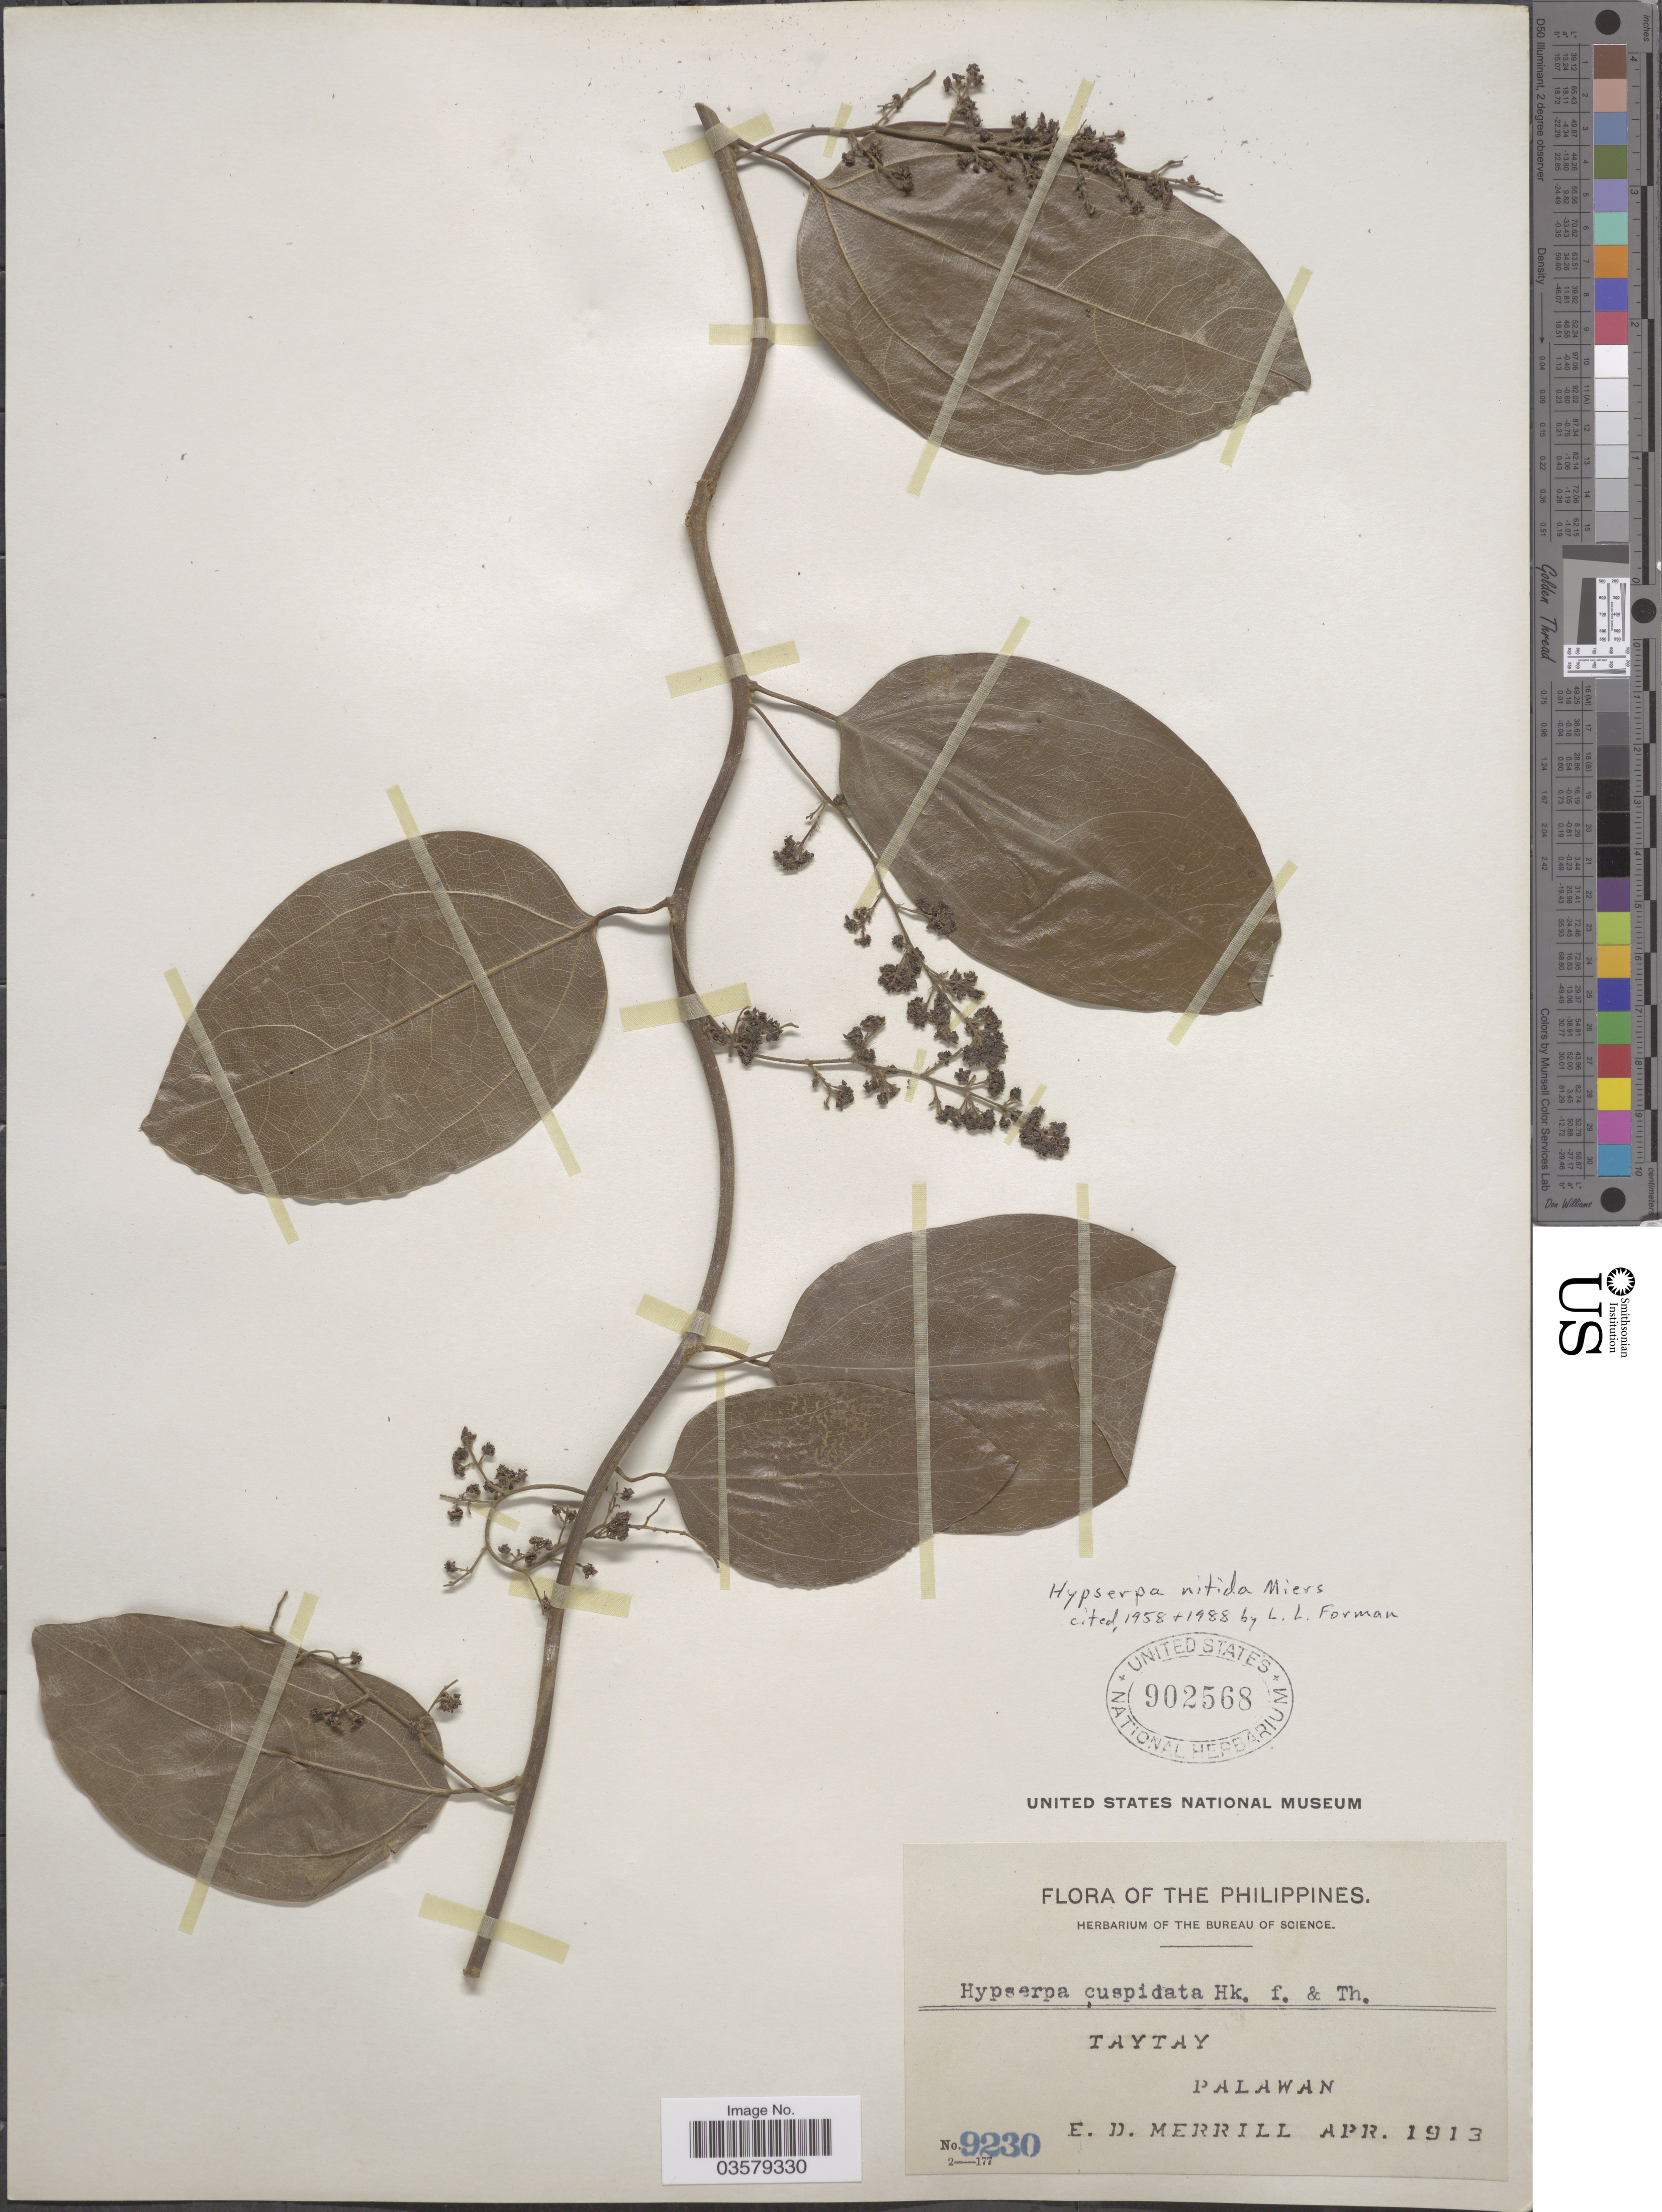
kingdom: Plantae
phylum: Tracheophyta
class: Magnoliopsida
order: Ranunculales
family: Menispermaceae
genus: Hypserpa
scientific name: Hypserpa nitida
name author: Miers ex Benth.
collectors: E. D. Merrill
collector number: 9230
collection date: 1913-04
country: Philippines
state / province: Mimaropa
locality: Taytay, Palawan.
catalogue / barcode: US 902568